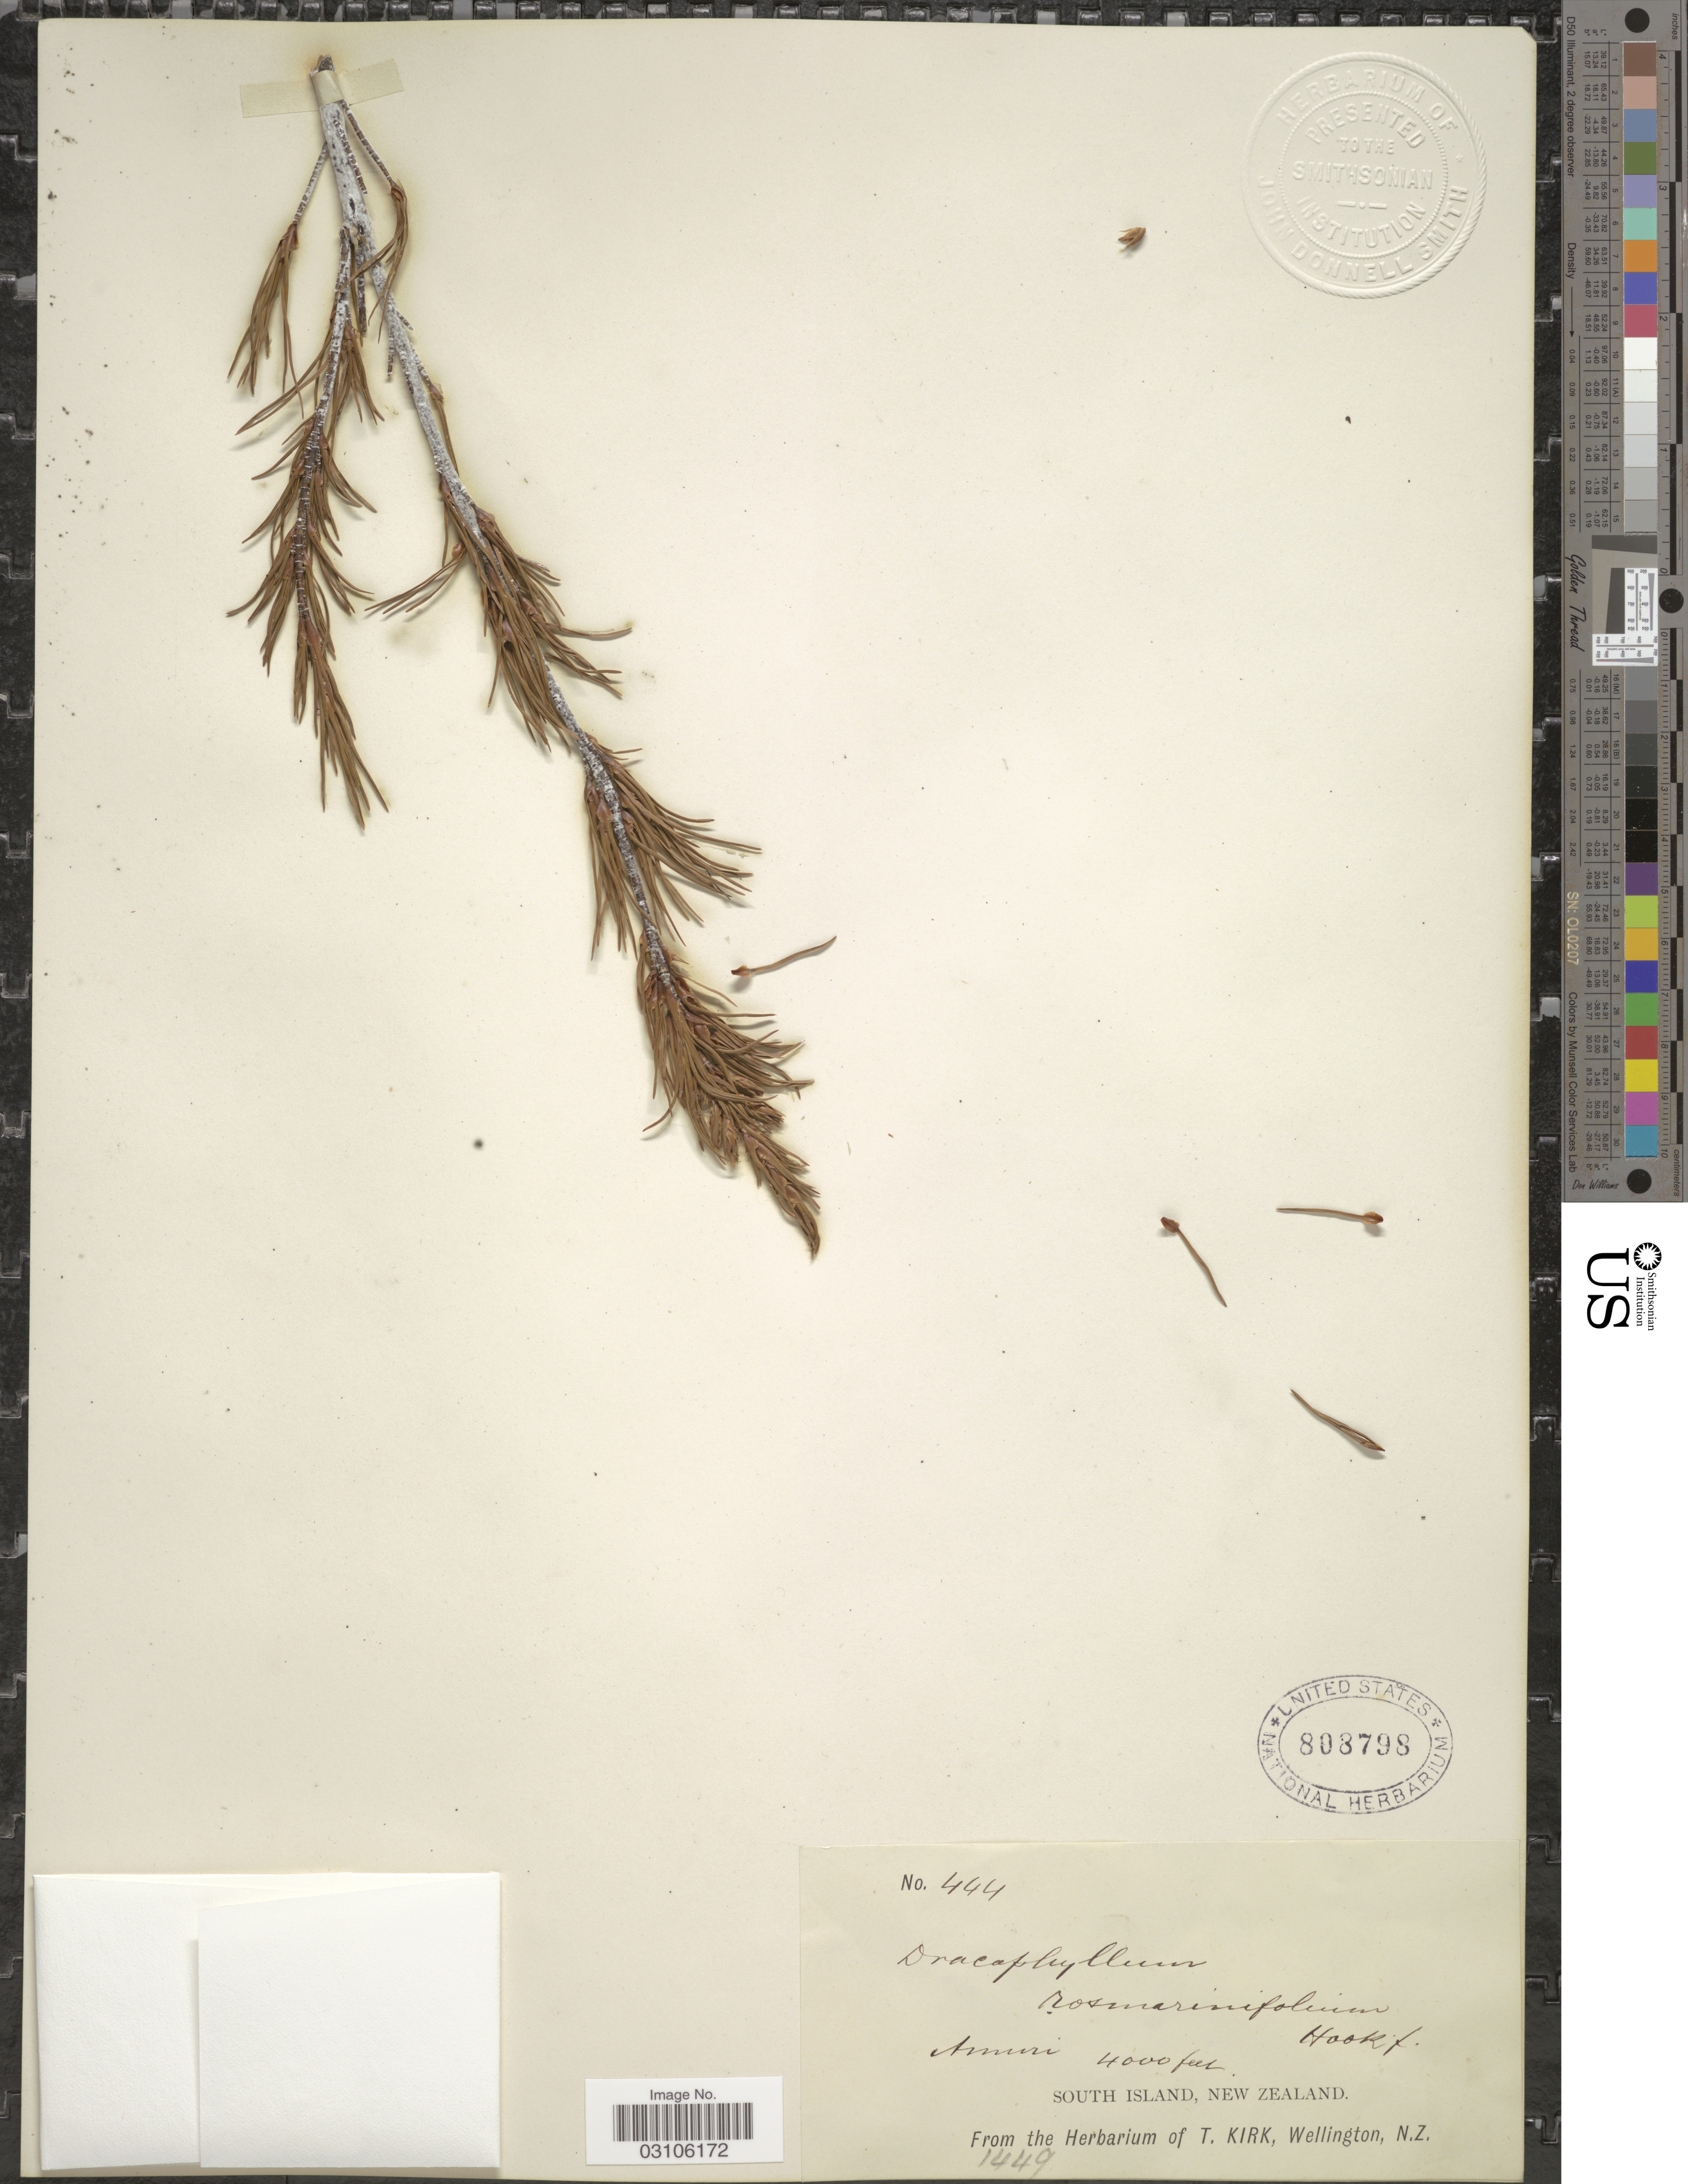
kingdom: Plantae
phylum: Tracheophyta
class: Magnoliopsida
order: Ericales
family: Ericaceae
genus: Dracophyllum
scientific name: Dracophyllum rosmarinifolium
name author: R. Br.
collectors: ex herb. T. Kirk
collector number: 444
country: New Zealand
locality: Amuri. South Island.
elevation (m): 1219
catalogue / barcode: US 808798